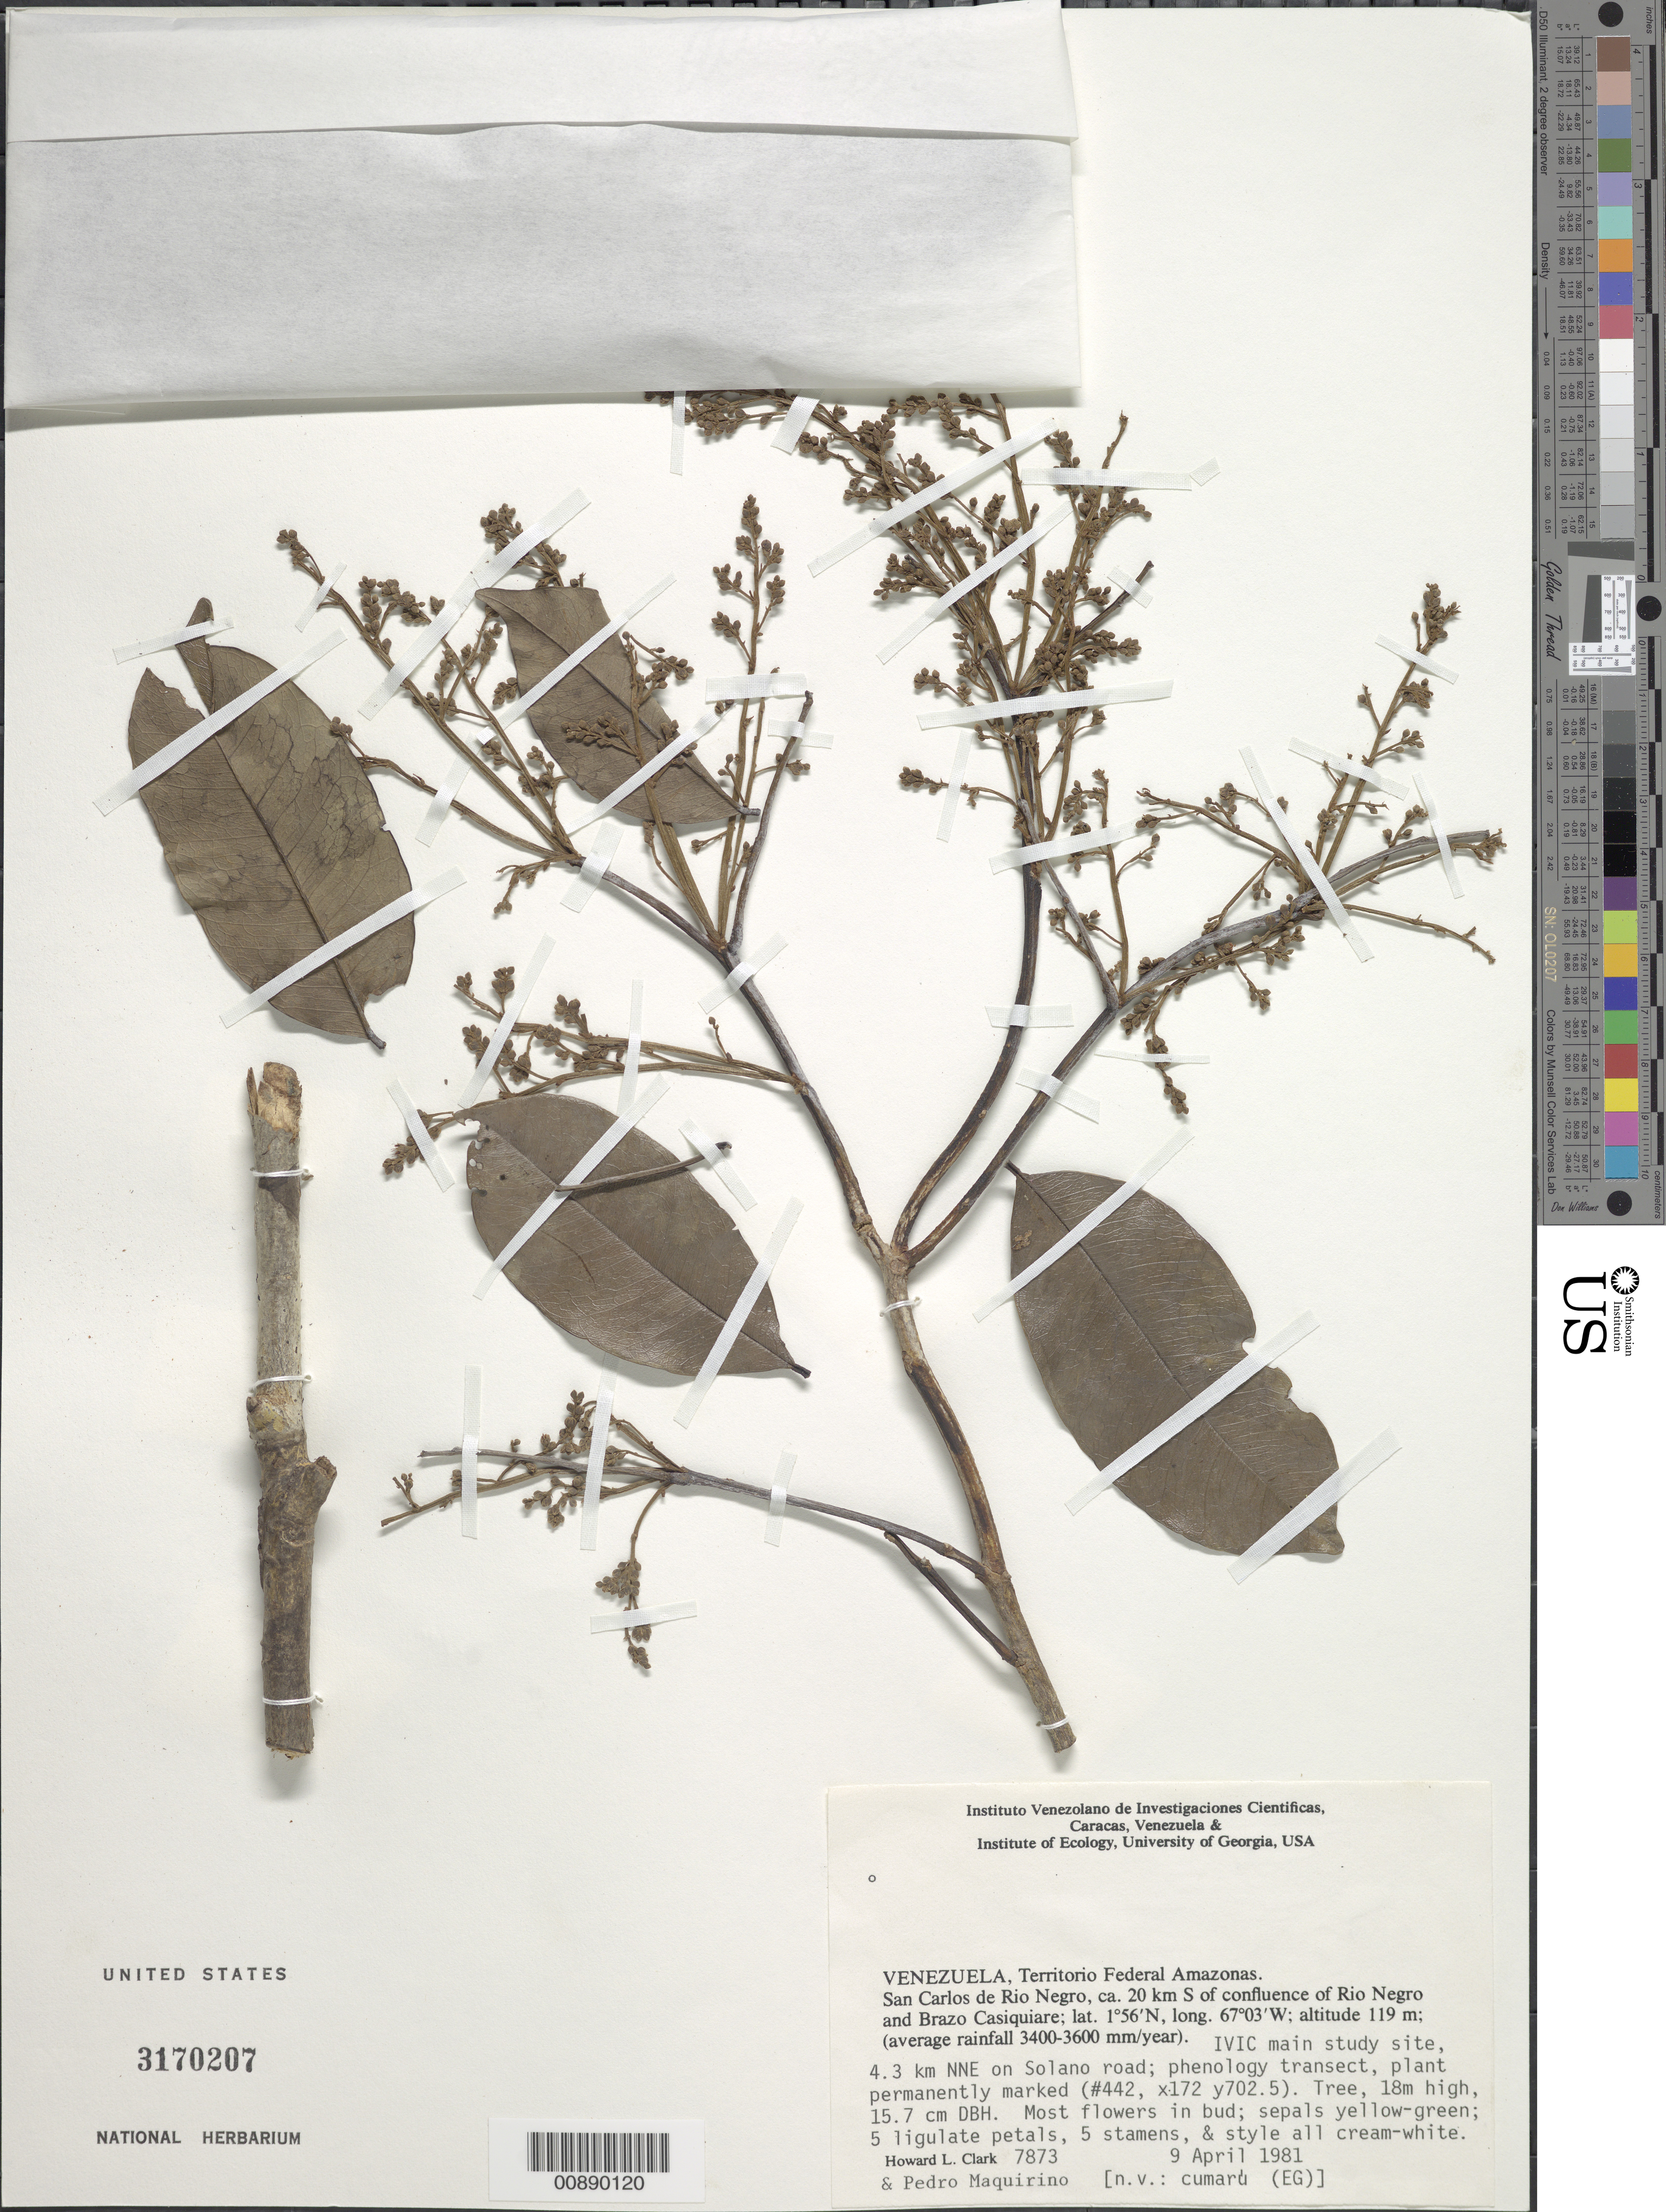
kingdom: Plantae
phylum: Tracheophyta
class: Magnoliopsida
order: Oxalidales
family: Connaraceae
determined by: Mansano, V. F.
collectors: H. L. Clark & P. Maquirino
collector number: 7873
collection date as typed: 9-Apr-81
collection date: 1981-04-09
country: Venezuela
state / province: Amazonas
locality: San Carlos de Río Negro, ca. 20 km S of confluence of Río Negro and Brazo Casiquiare, 4.3 km NNE on Solano road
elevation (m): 119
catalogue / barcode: US 3170207